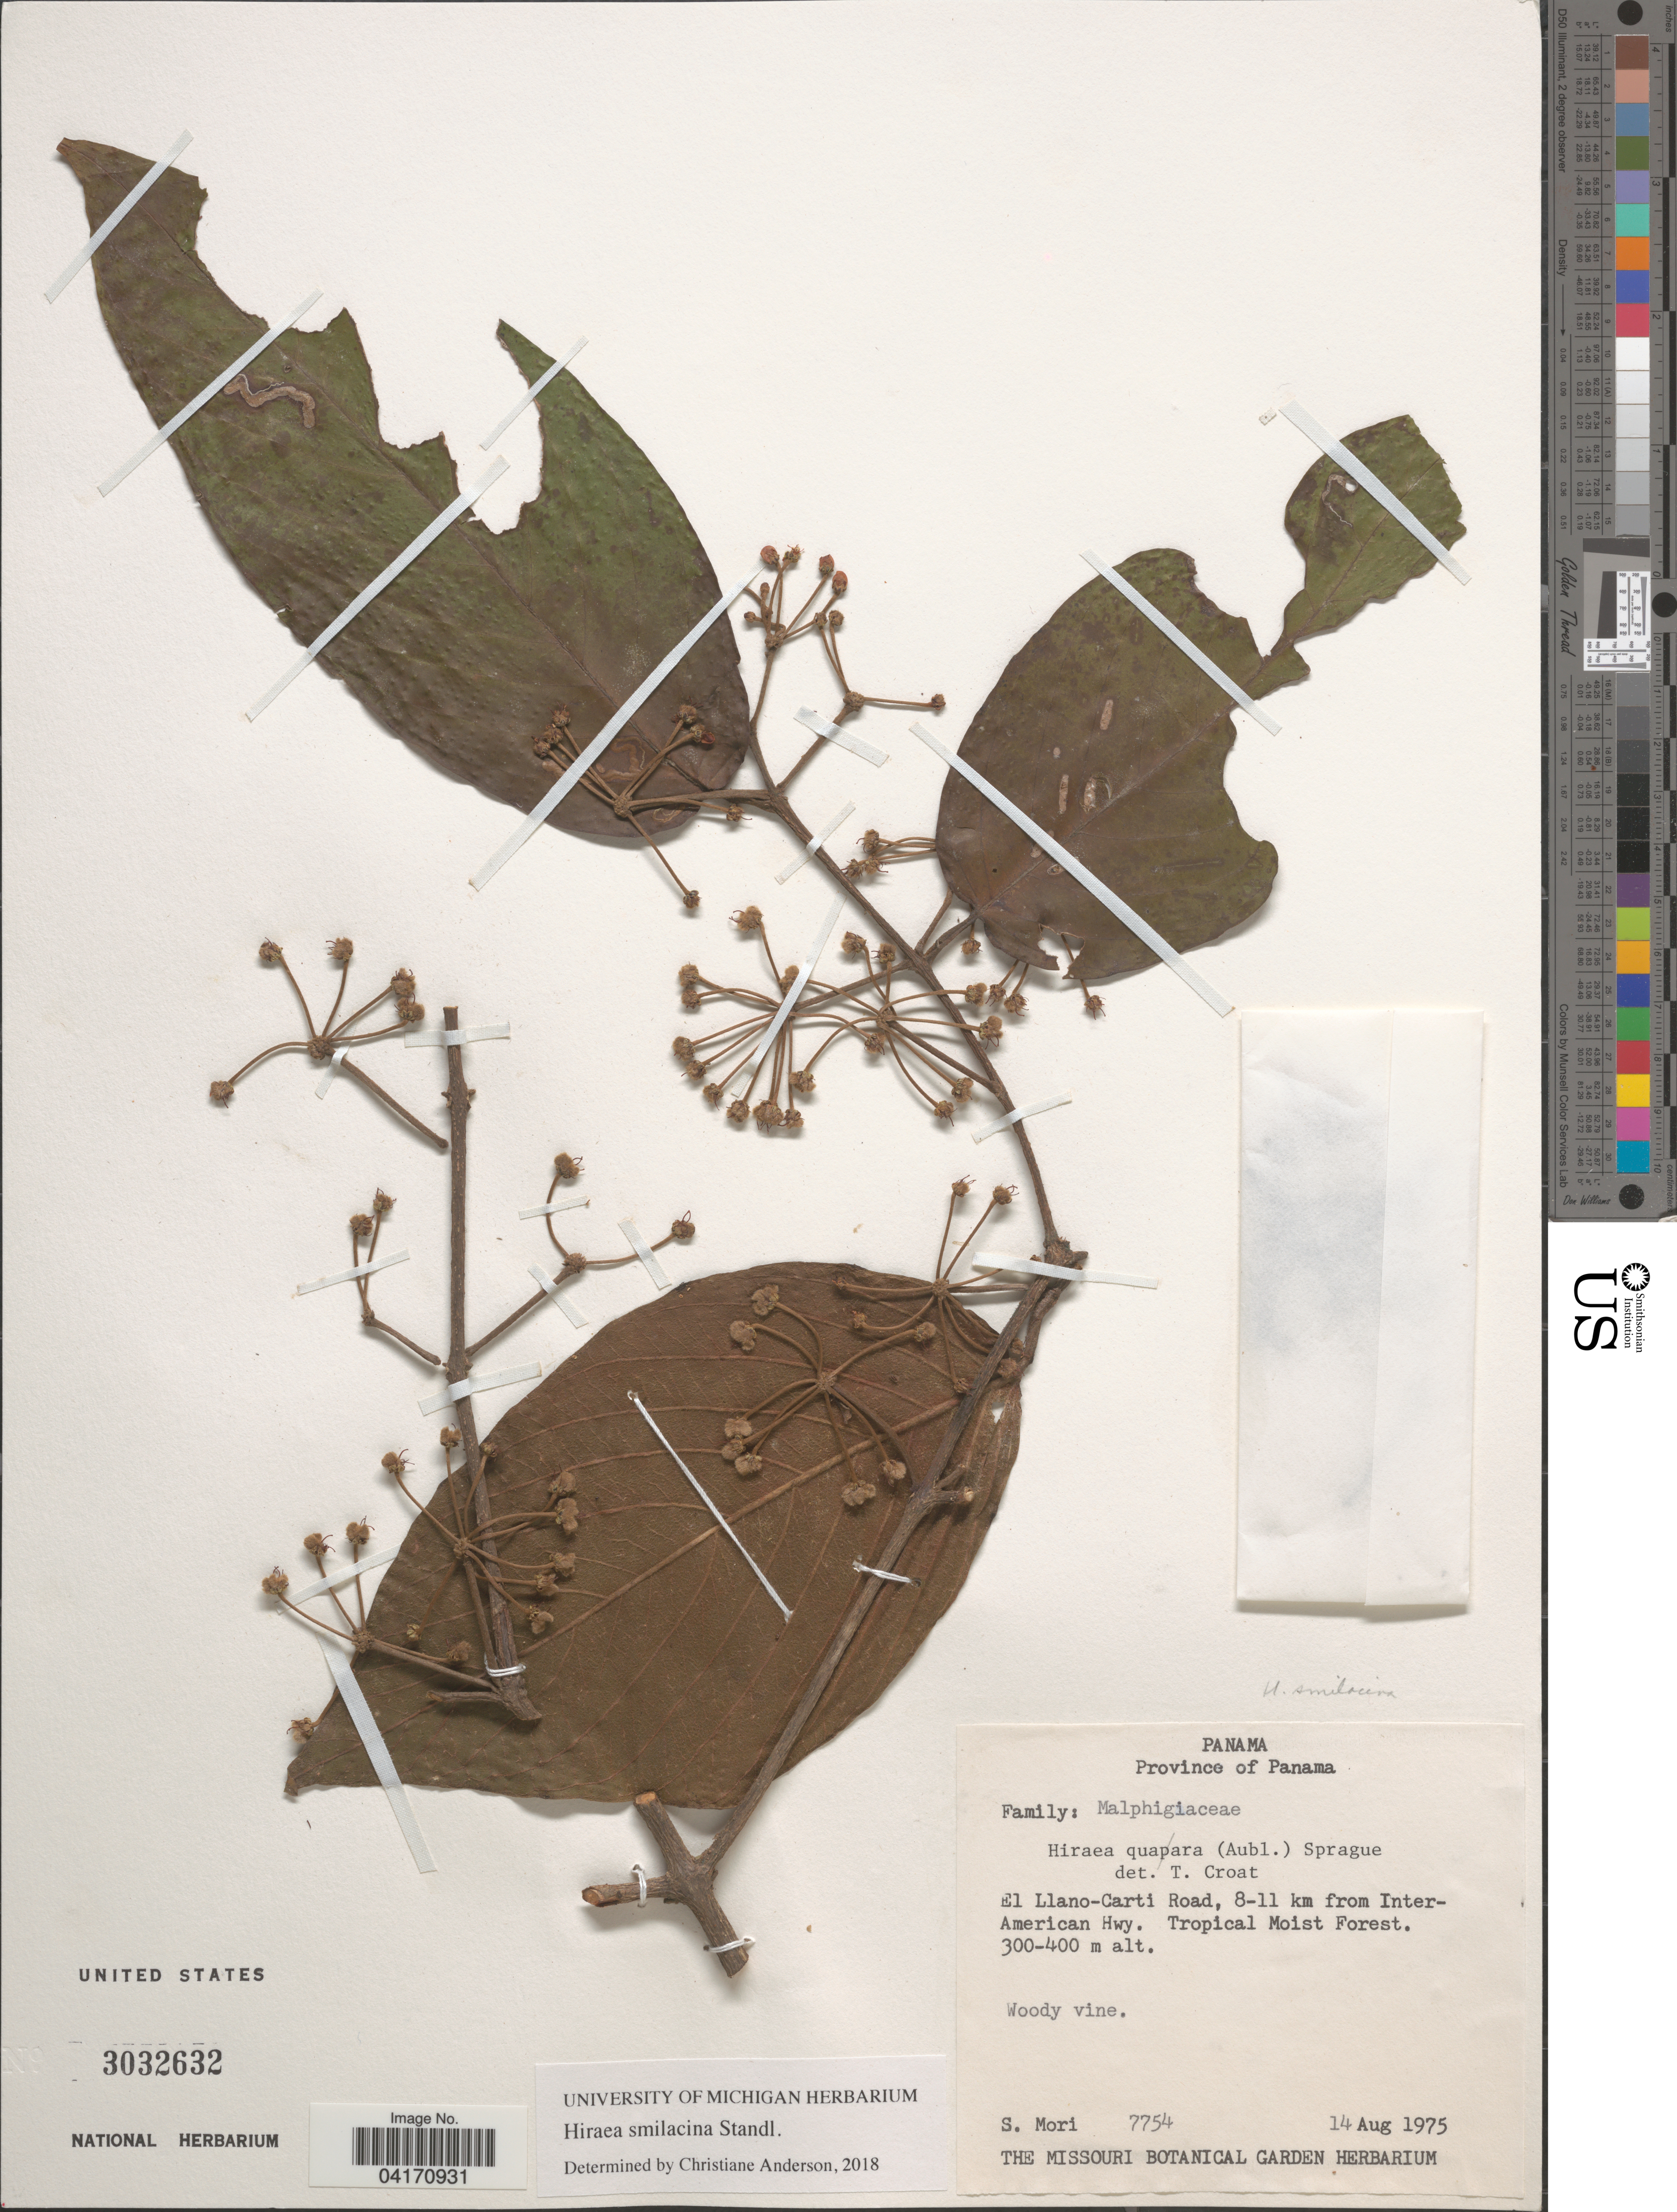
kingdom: Plantae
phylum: Tracheophyta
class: Magnoliopsida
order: Malpighiales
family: Malpighiaceae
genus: Hiraea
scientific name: Hiraea smilacina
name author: Standl.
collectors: S. Mori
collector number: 7754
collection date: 1975-08-14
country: Panama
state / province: Panamá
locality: El Llano-Carti Road, 8-11 km from Inter-American Hwy. Tropical Moist Forest.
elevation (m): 300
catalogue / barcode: US 3032632